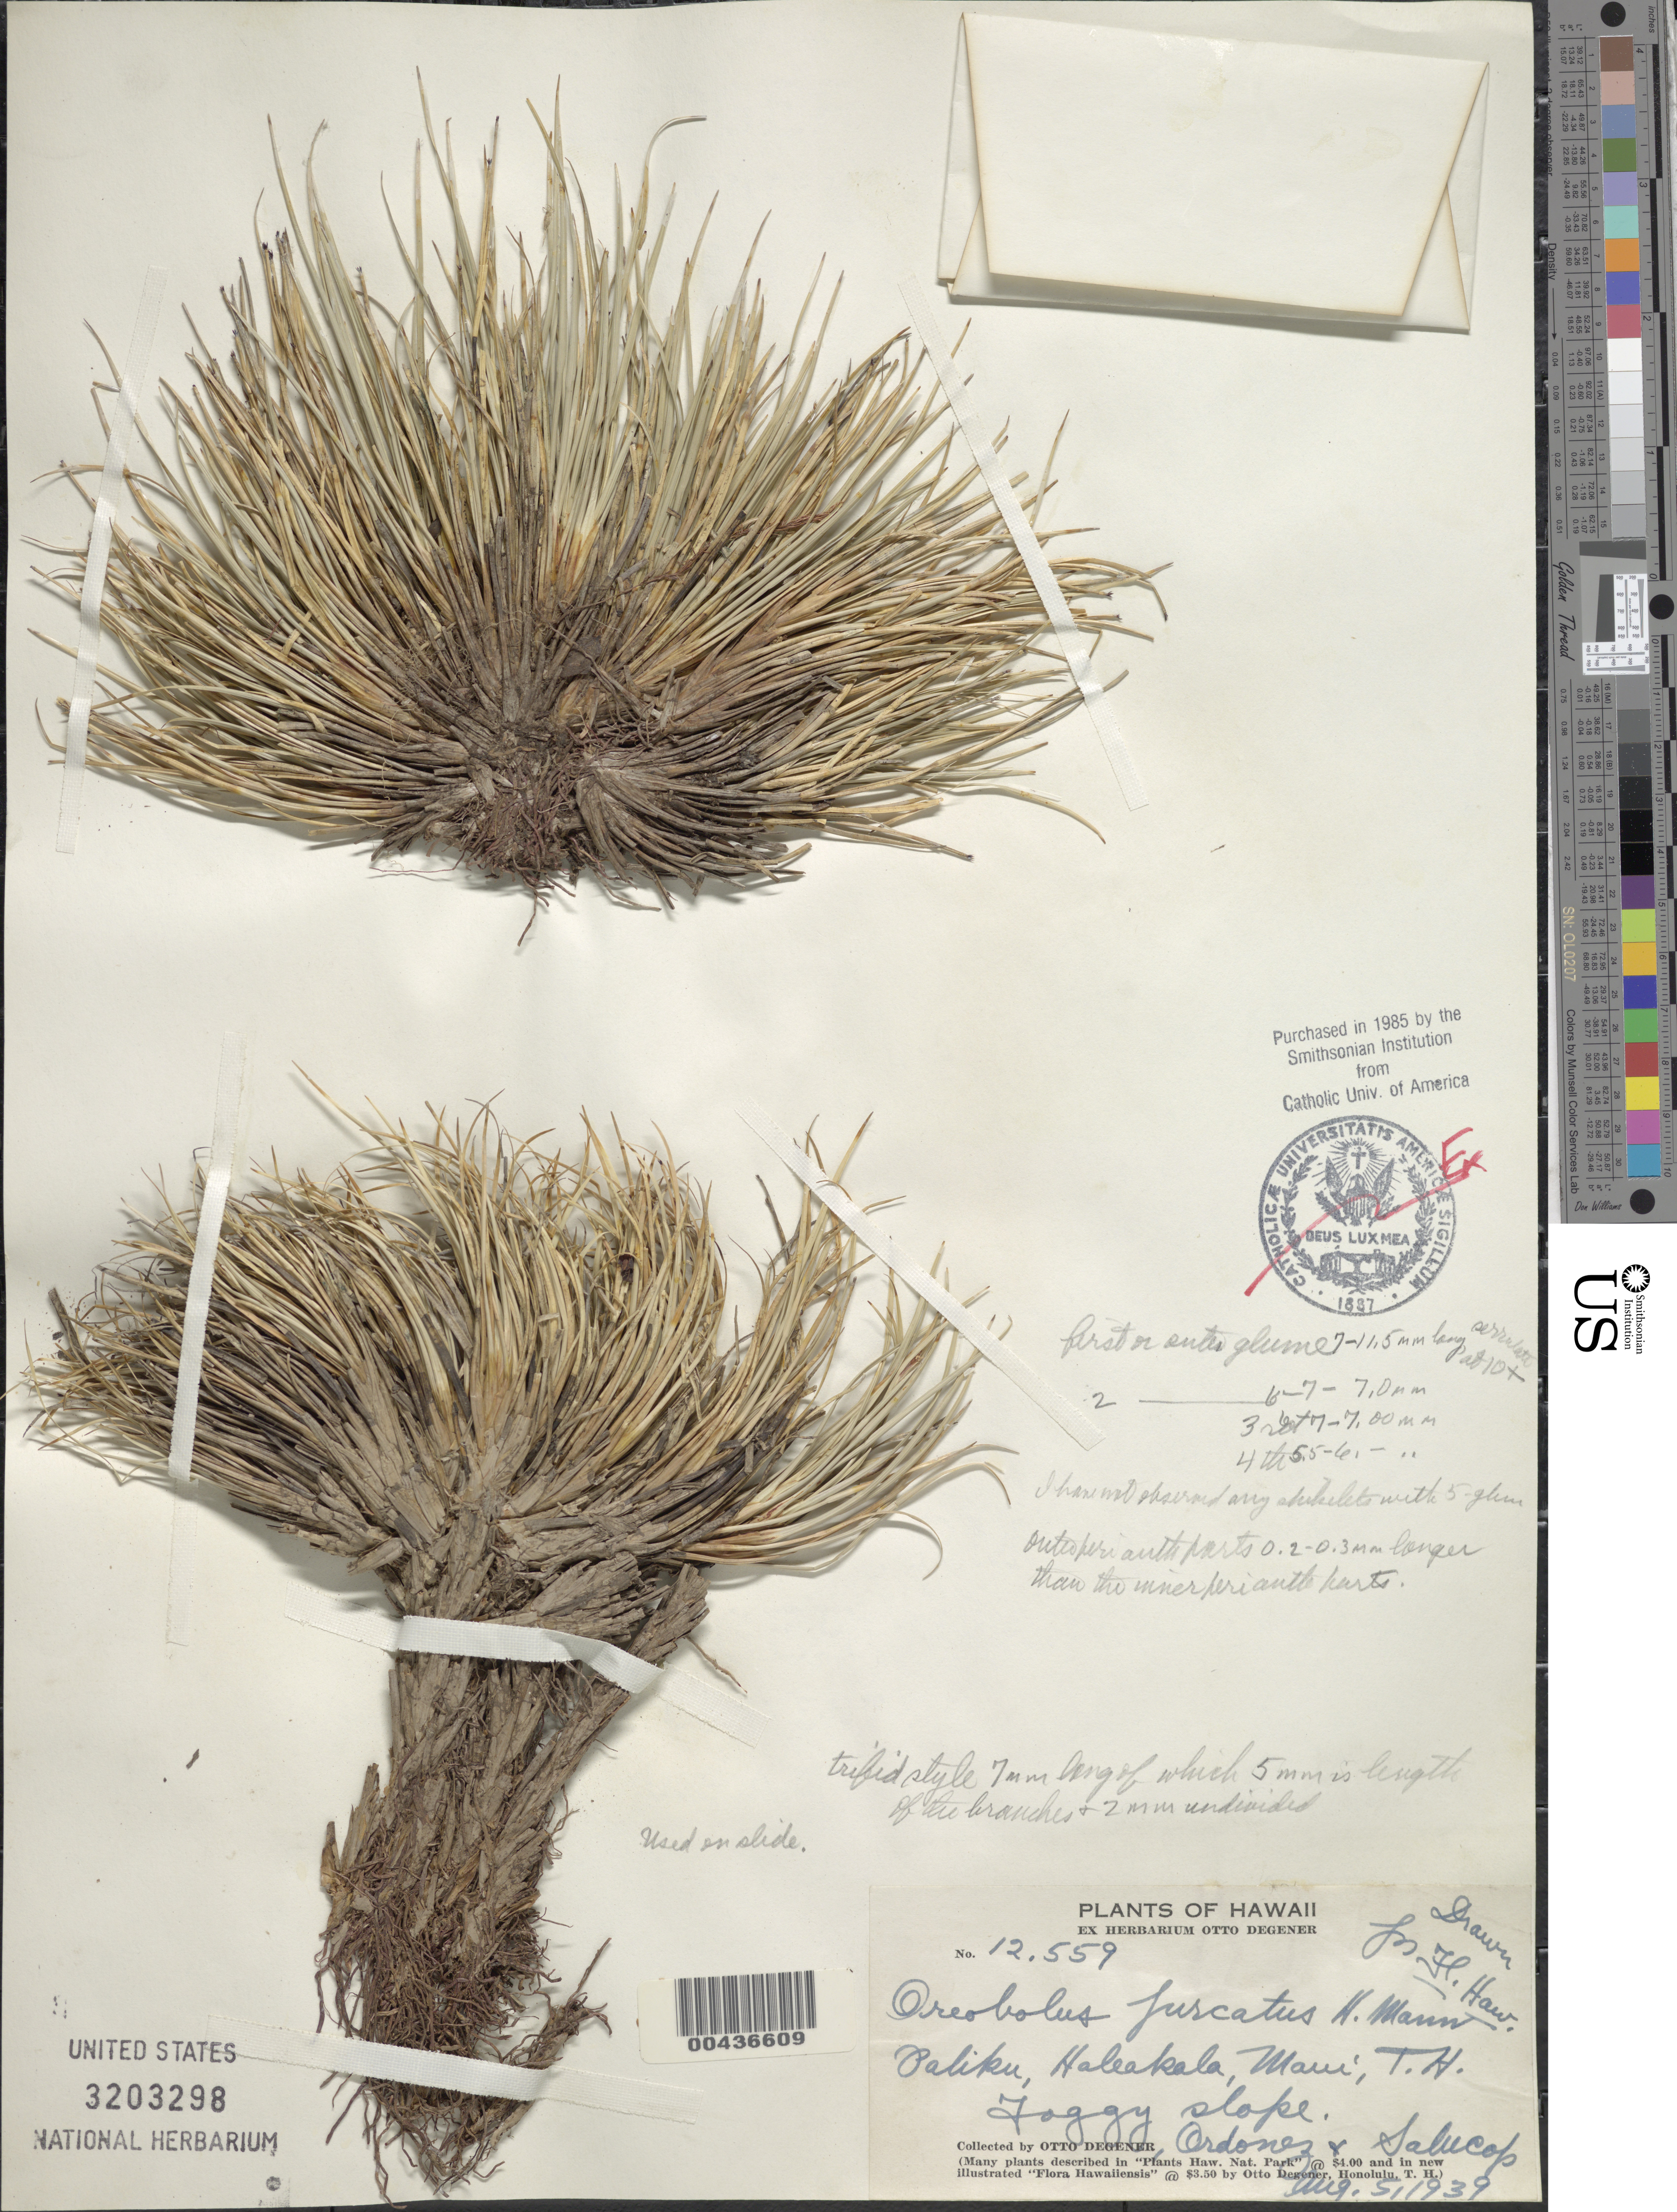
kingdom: Plantae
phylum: Tracheophyta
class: Liliopsida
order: Poales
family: Cyperaceae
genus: Oreobolus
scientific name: Oreobolus furcatus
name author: H. Mann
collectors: O. Degener, Ordonez & -- Salucop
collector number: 12559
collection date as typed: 5 Aug 1939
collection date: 1939-08-05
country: United States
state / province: Hawaii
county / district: Maui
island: Maui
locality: Paliku, Haleakala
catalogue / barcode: US 3203298